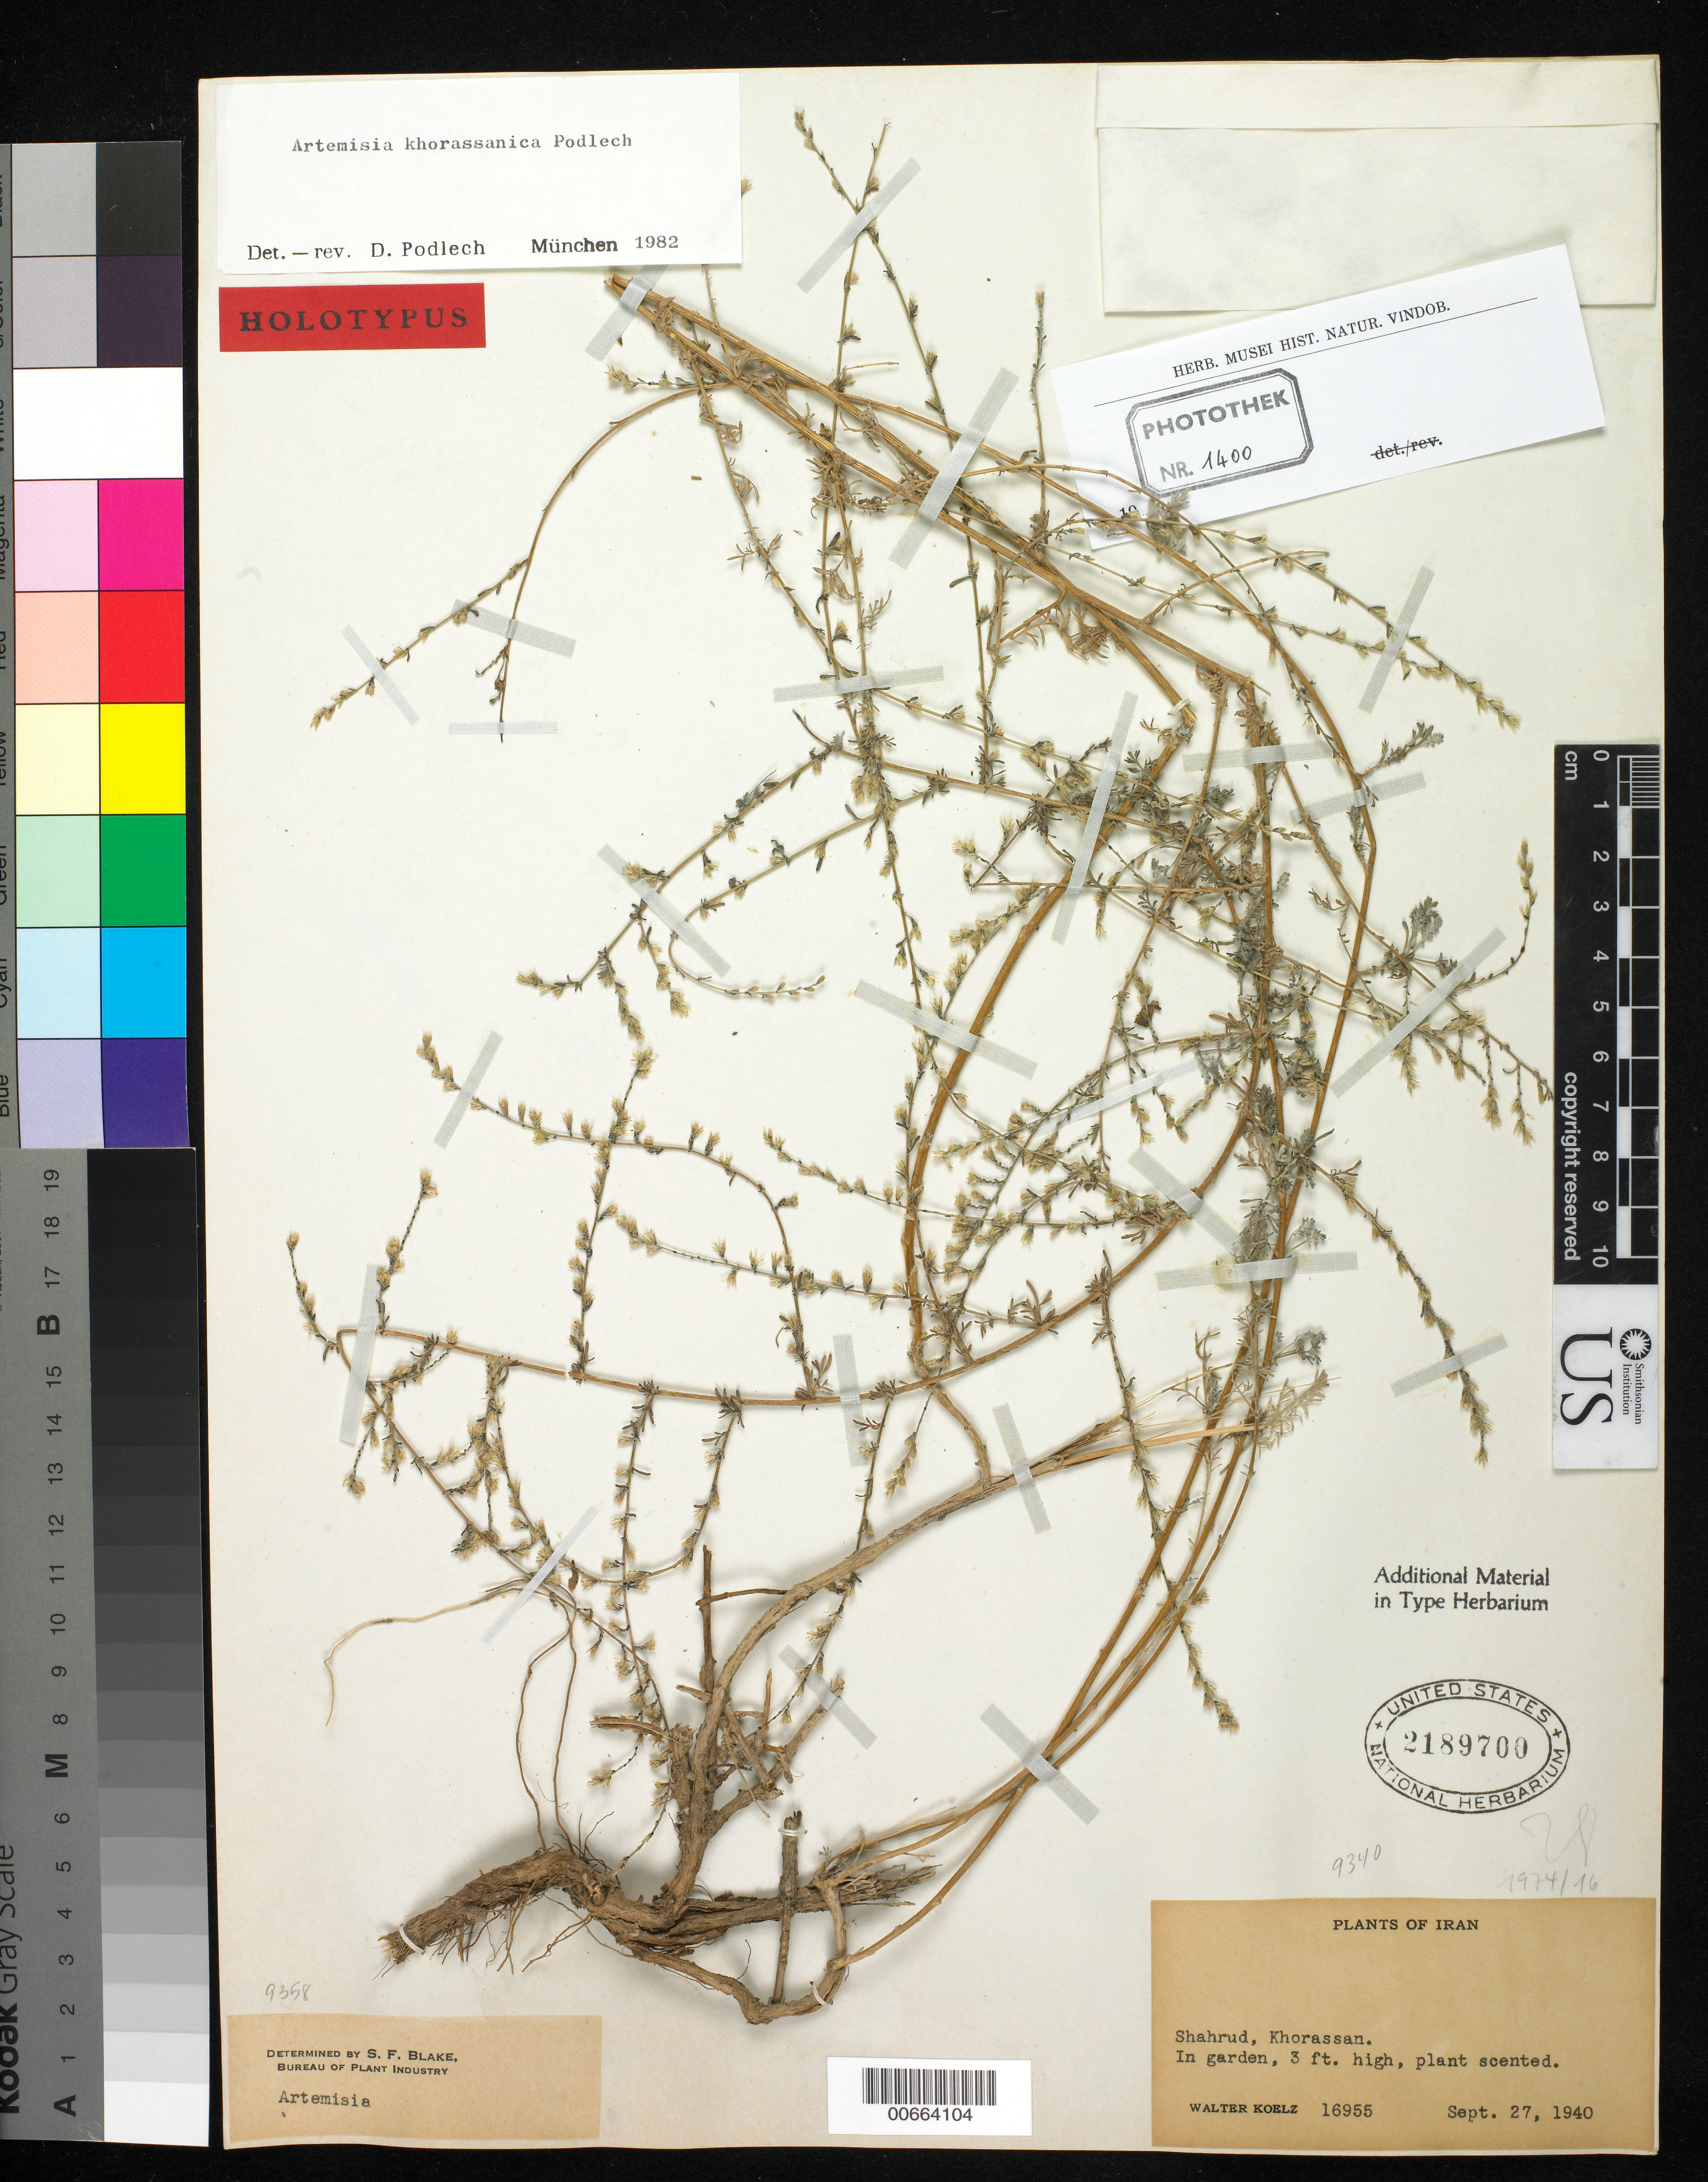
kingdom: Plantae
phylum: Tracheophyta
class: Magnoliopsida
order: Asterales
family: Asteraceae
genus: Artemisia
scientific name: Artemisia khorassanica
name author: Podlech in Rech. f.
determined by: Podlech, D.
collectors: W. N. Koelz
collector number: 16955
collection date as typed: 27 Sep 1940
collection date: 1940-09-27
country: Iran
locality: Shahrud, Khorassan.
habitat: In garden.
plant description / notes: Presumably original material but not a type. Although labeled "HOLOTYPUS", the protologue of Artemisia khorassanica Podlech designates Koelz 16933 (US) as the holotype (and that specimen is in USNH type herbarium). Koelz 16955 is not cited and thus is not even a paratype.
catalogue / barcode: US 2189700